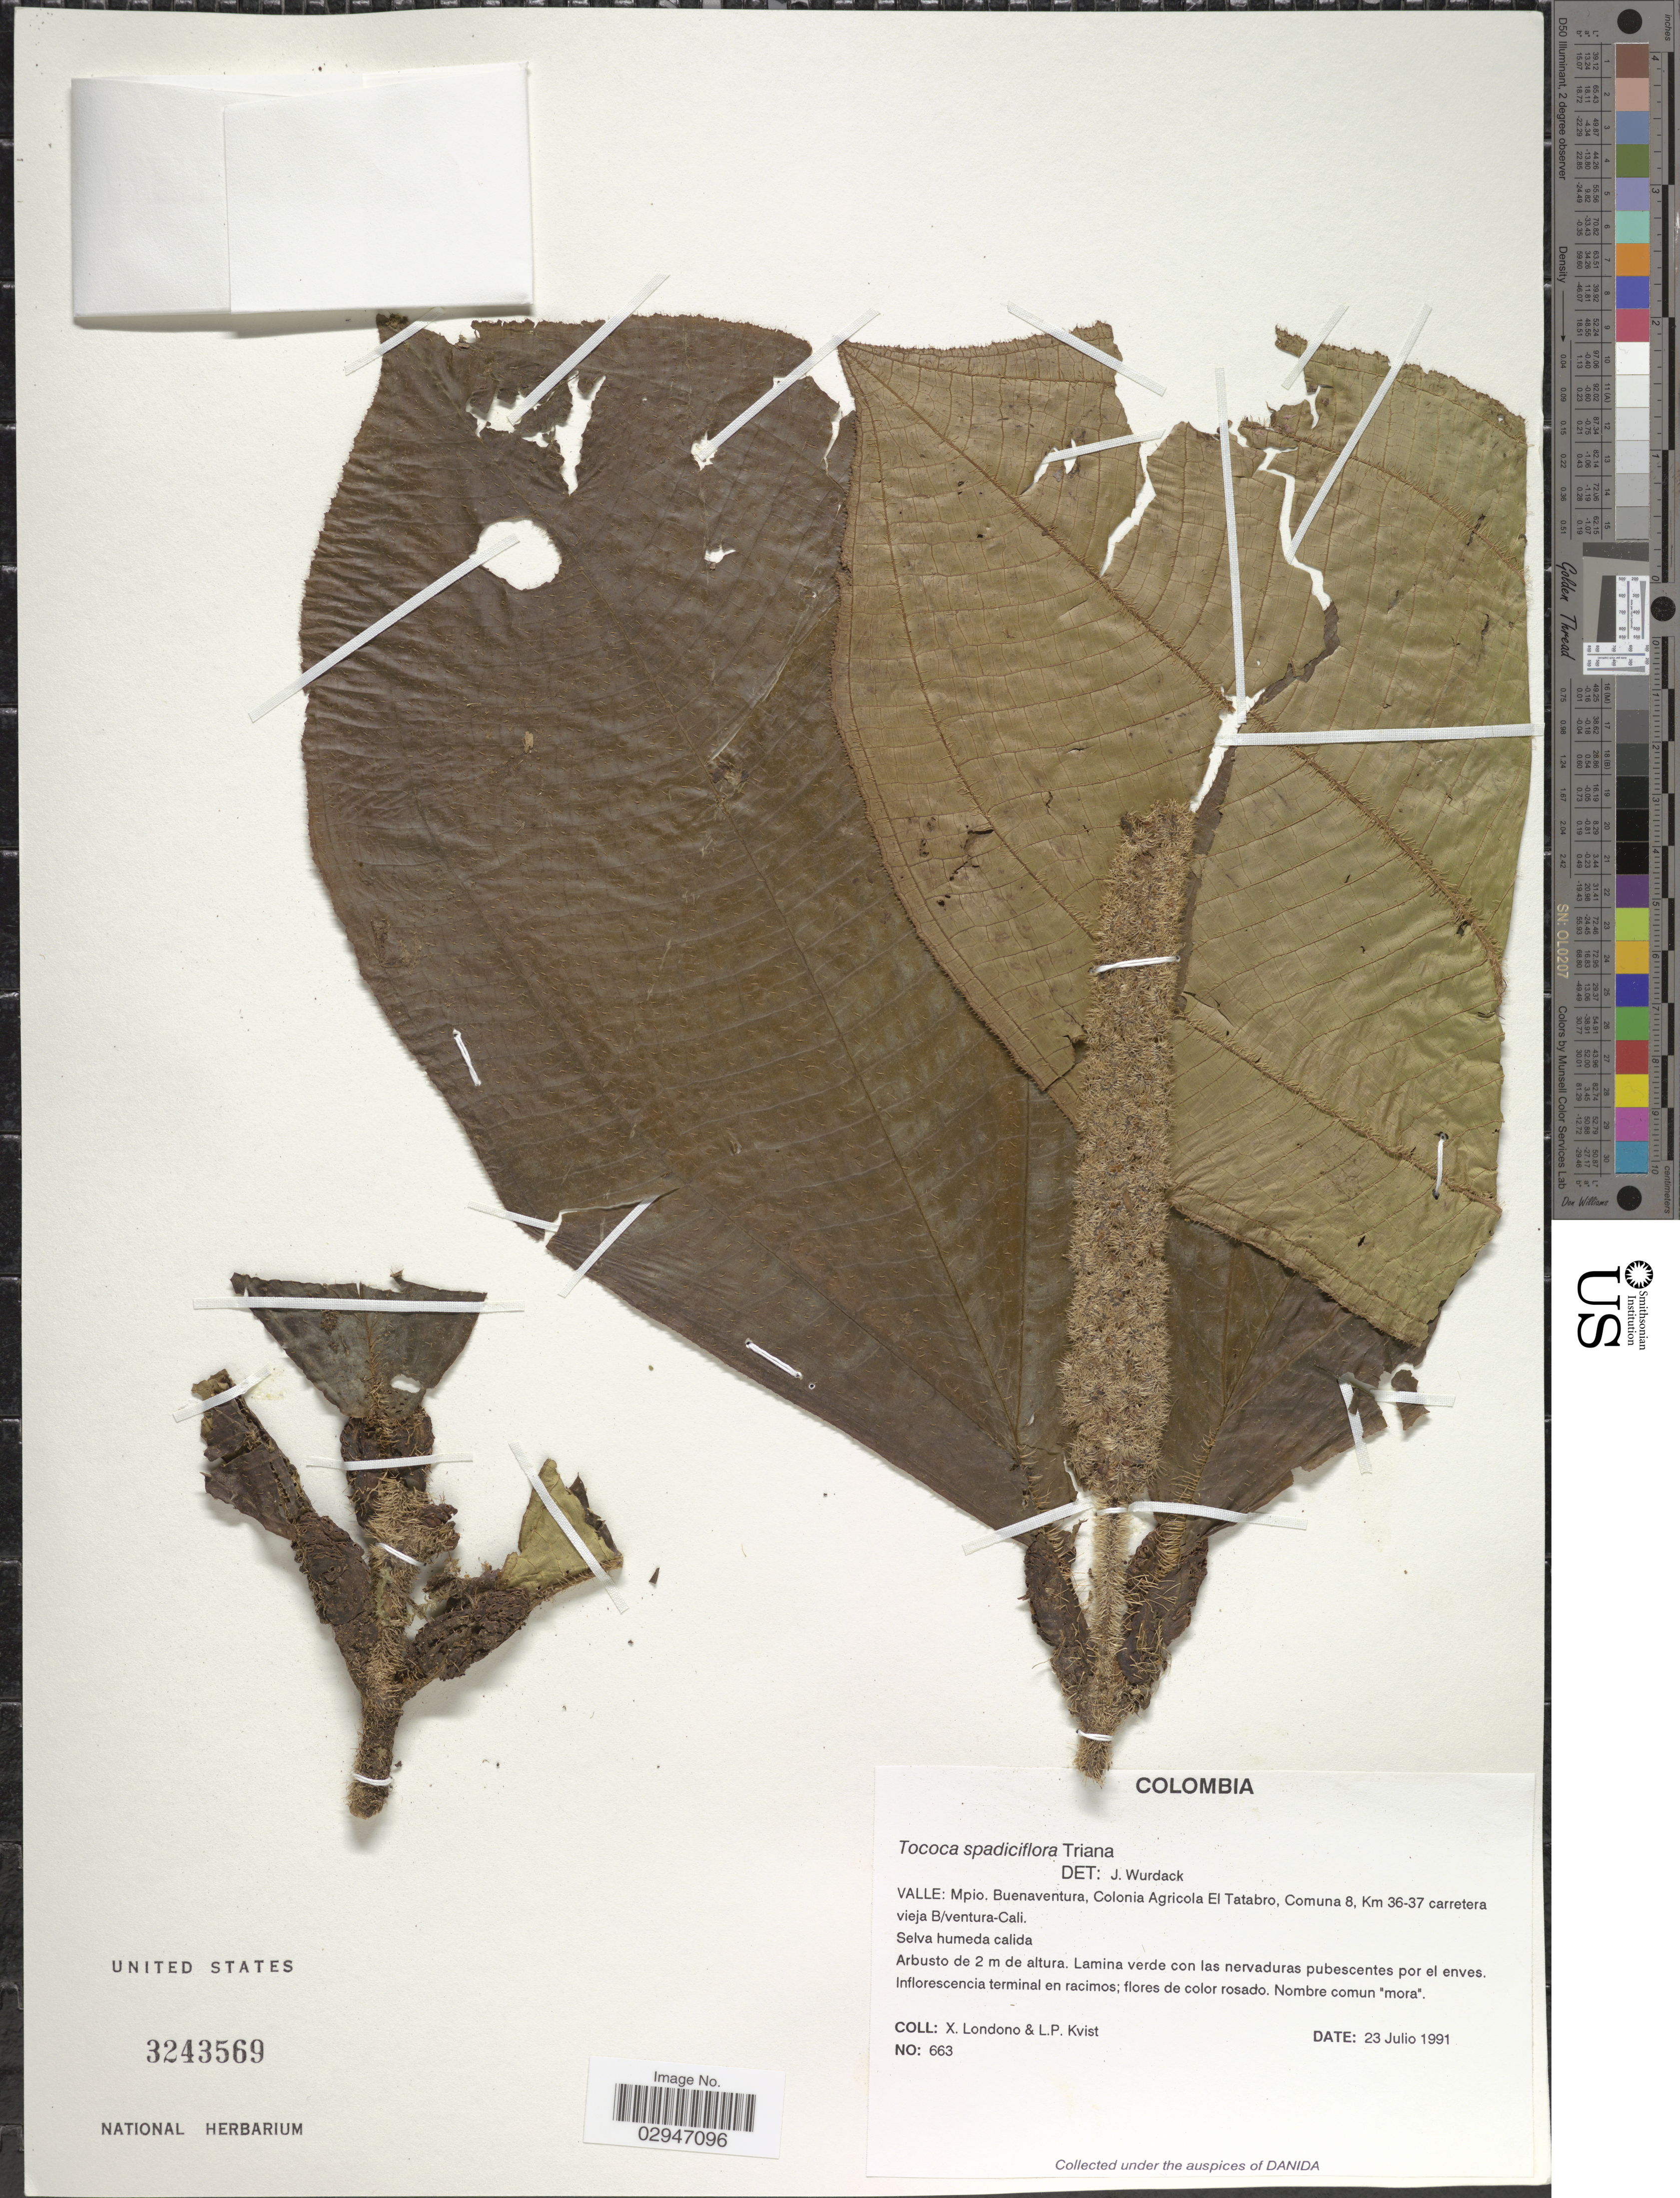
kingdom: Plantae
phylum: Tracheophyta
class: Magnoliopsida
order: Myrtales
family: Melastomataceae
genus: Tococa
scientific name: Tococa spadiciflora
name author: Triana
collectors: X. Londoño & L. P. Kvist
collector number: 663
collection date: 1991-07-23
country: Colombia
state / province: Valle del Cauca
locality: Valle: Mpio. Buenaventura, Colonia Agricola El Tatabro, Comuna 8, Km 36-37 carretera vieja B/ ventura-Cali.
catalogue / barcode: US 3243569